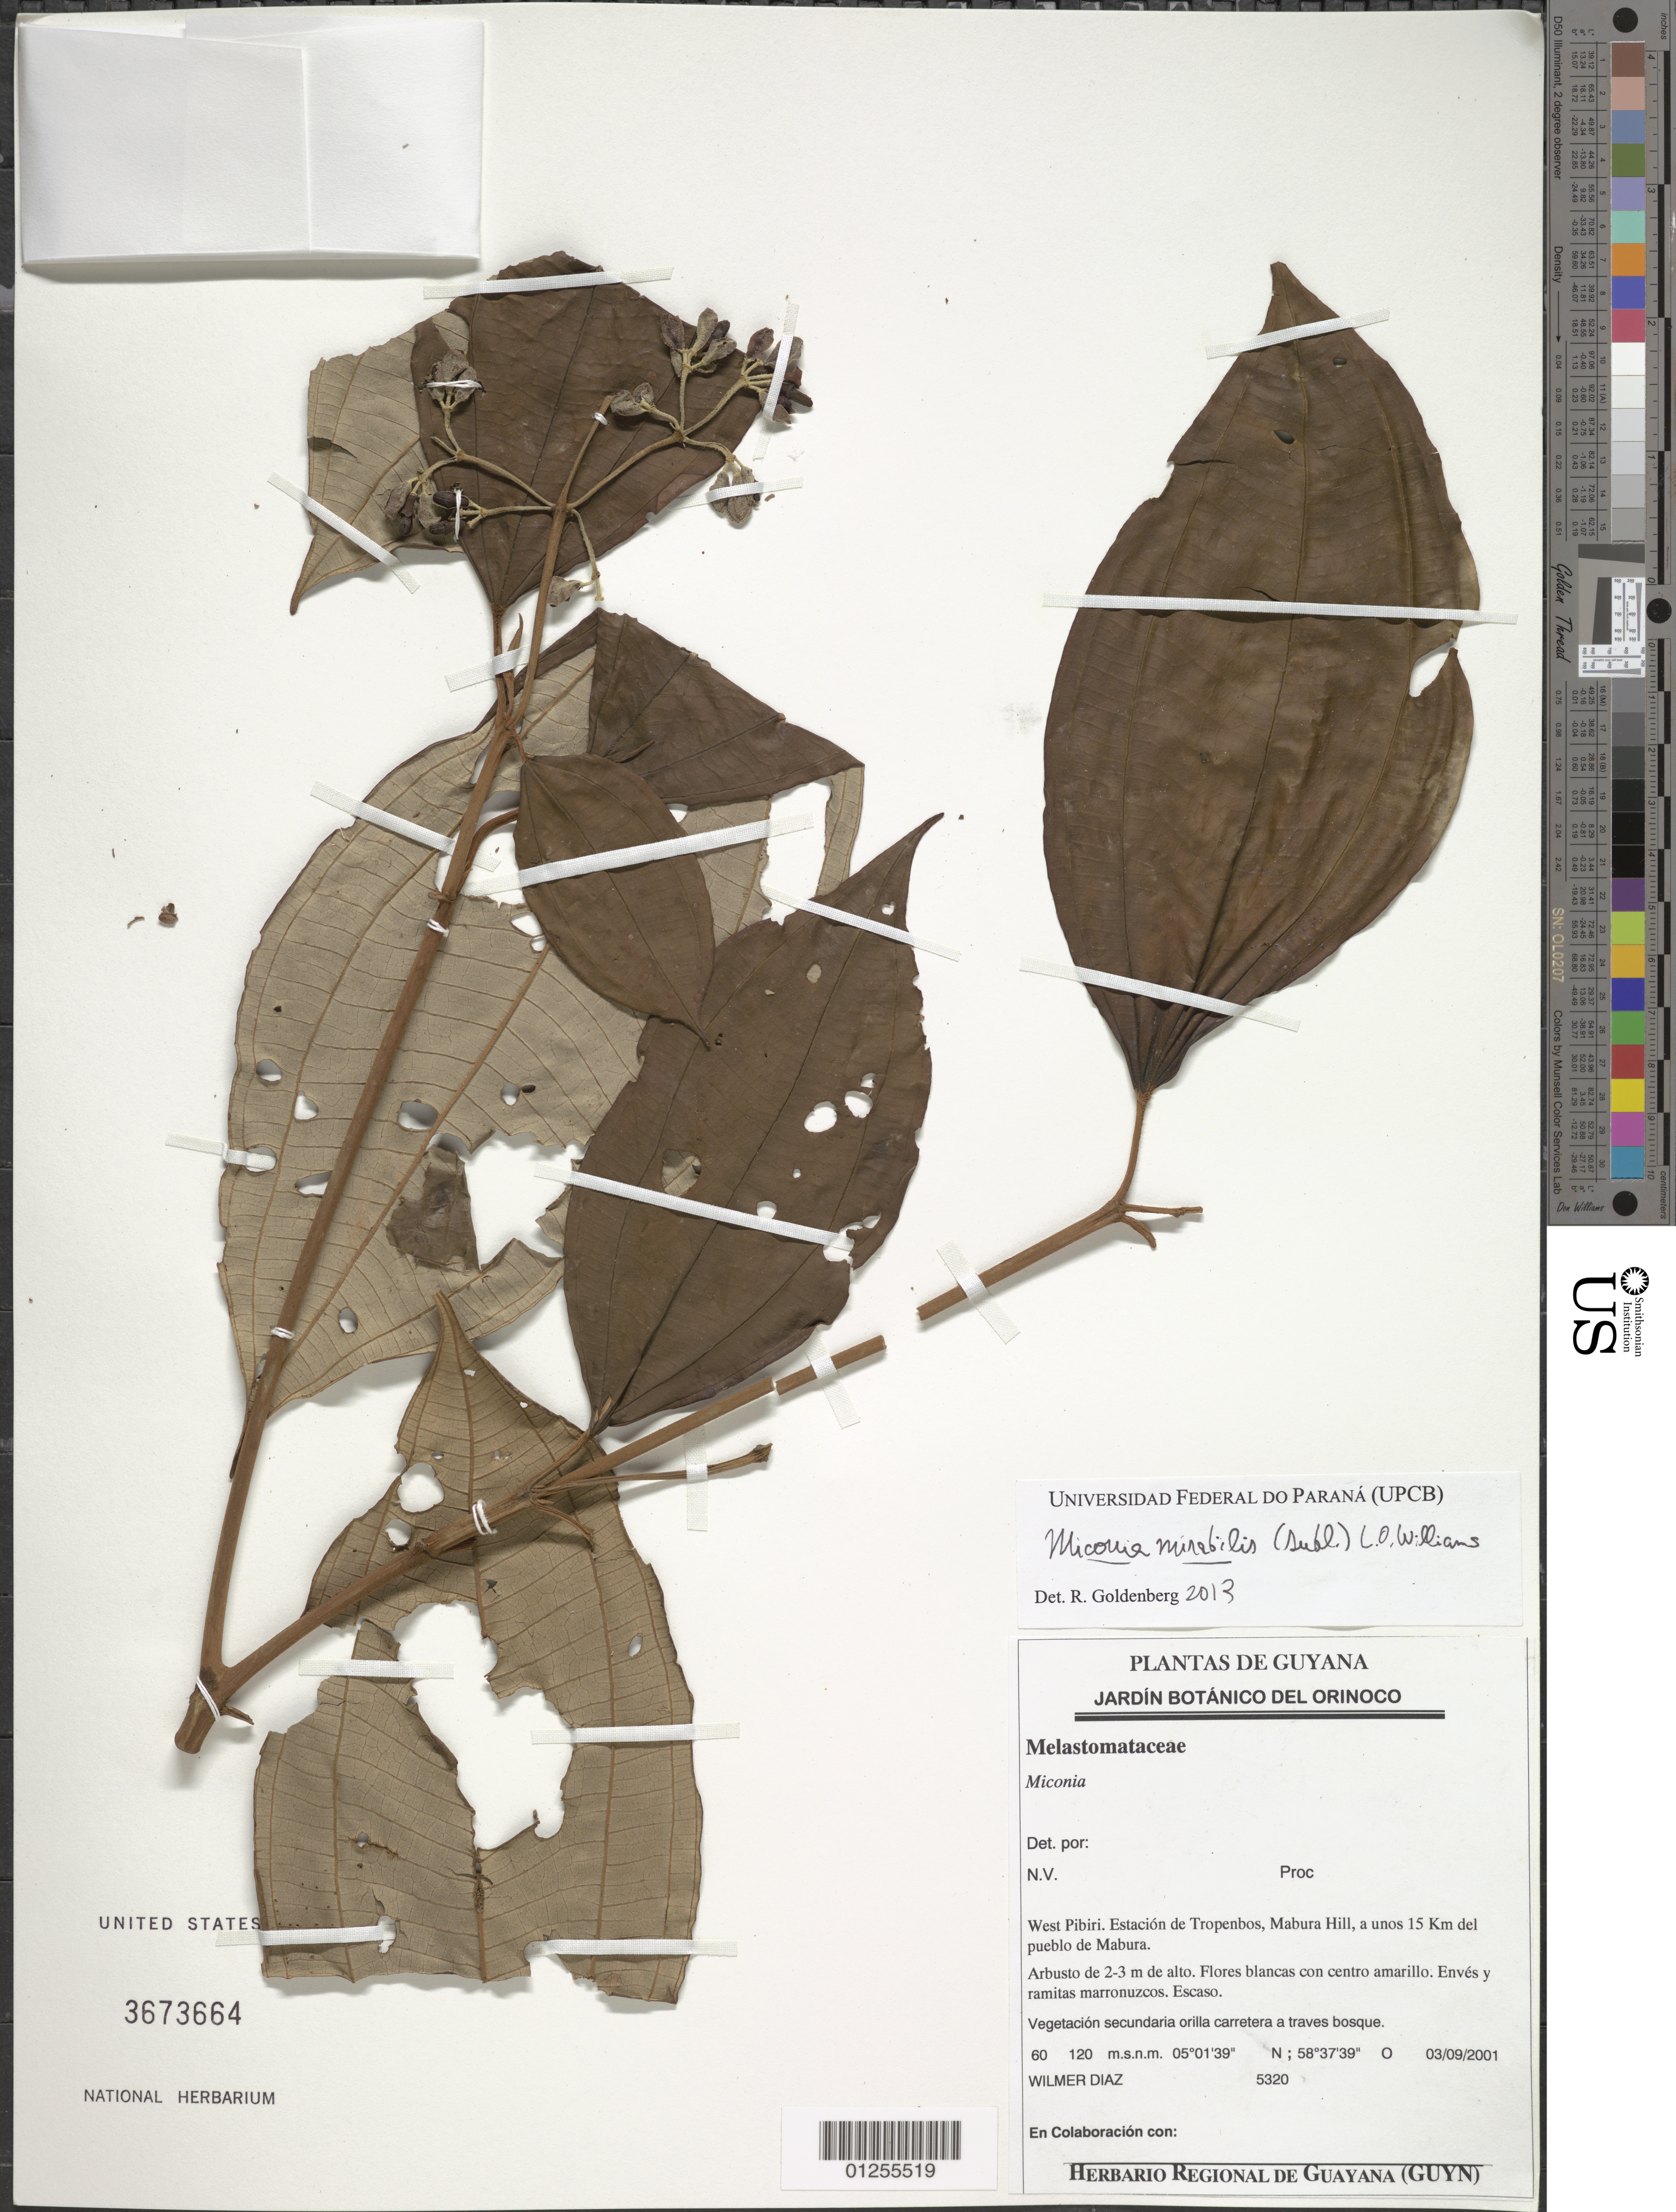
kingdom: Plantae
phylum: Tracheophyta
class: Magnoliopsida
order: Myrtales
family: Melastomataceae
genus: Miconia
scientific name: Miconia mirabilis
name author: (Aubl.) L.O. Williams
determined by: Goldenberg, R.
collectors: W. Díaz P.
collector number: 5320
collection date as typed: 03/09/2001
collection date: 2001-09-03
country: Guyana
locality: West Pibiri. Estacion de Tropenbos, Mabura Hill, a unos 15 km del pueblo de Mabura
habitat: Vegetacion secundaria orilla carretera a traves bosque. Escaso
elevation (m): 60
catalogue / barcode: US 3673664